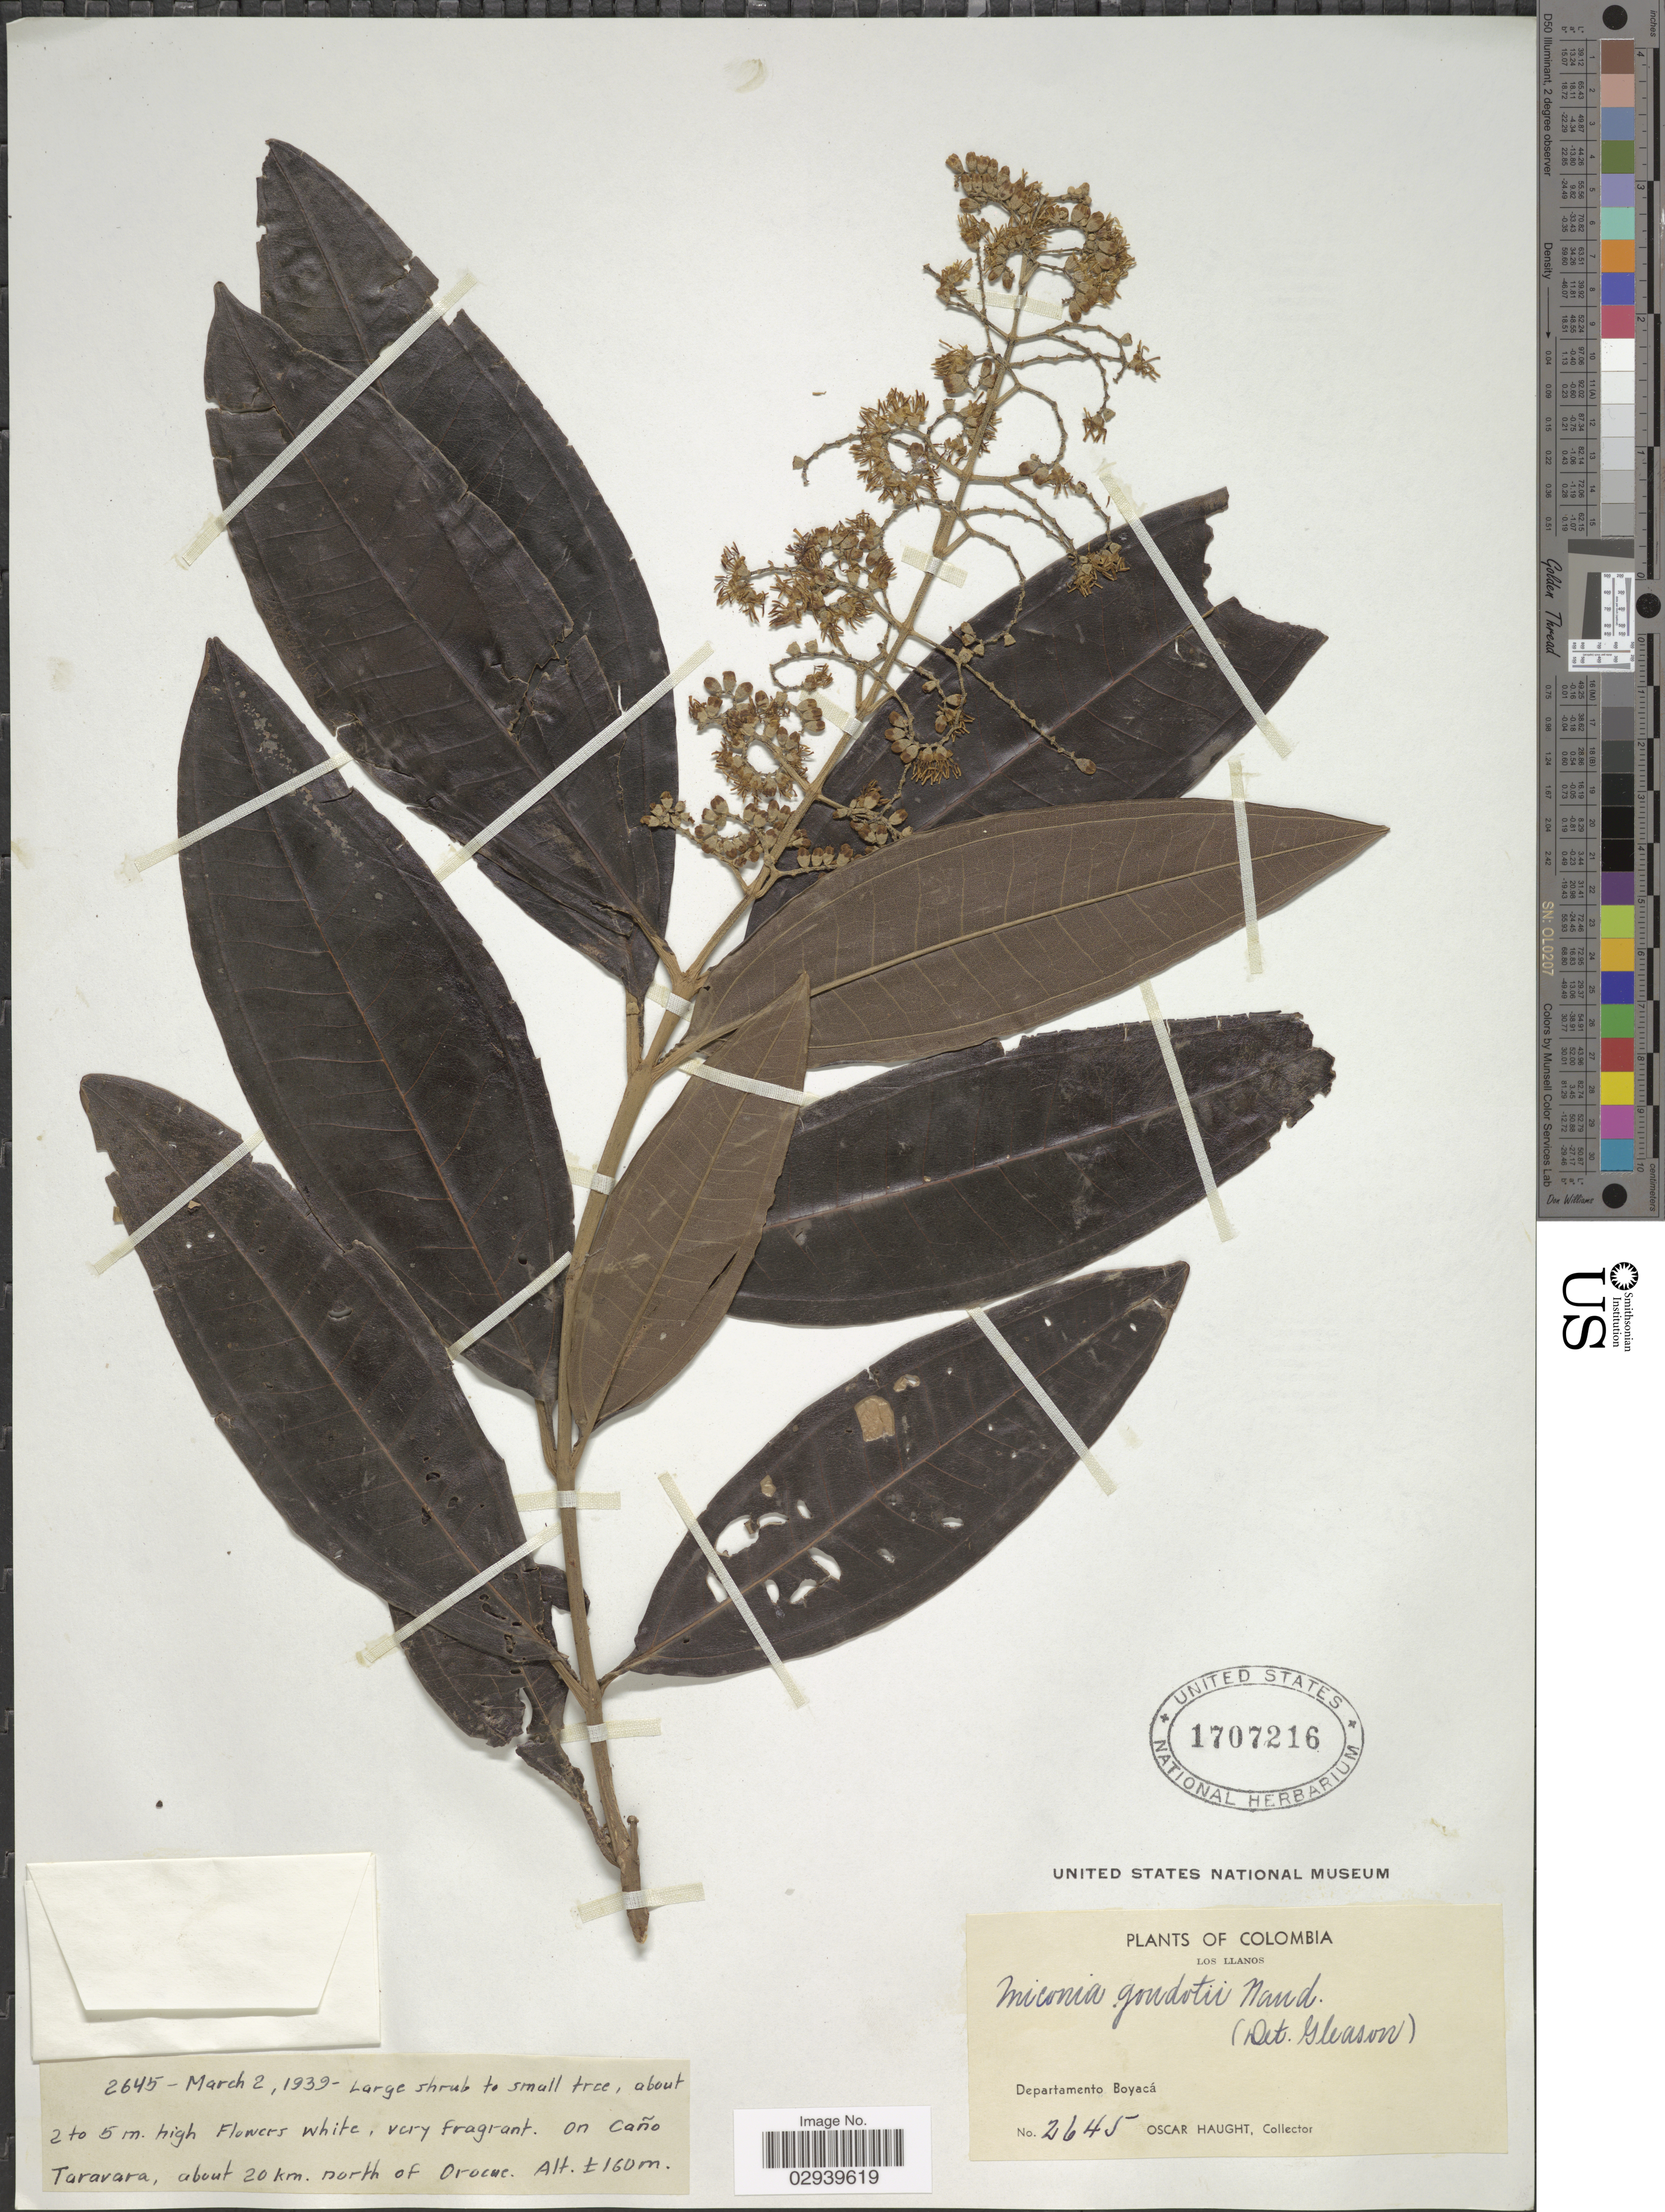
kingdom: Plantae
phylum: Tracheophyta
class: Magnoliopsida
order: Myrtales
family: Melastomataceae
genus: Miconia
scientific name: Miconia goudotii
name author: Naudin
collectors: O. L. Haught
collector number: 2645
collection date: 1939-03-02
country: Colombia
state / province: Boyacá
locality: Los Llanos, Departamento Boyacá, On Caño Taravara, about 20 km. north of Orocue.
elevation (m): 160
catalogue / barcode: US 1707216